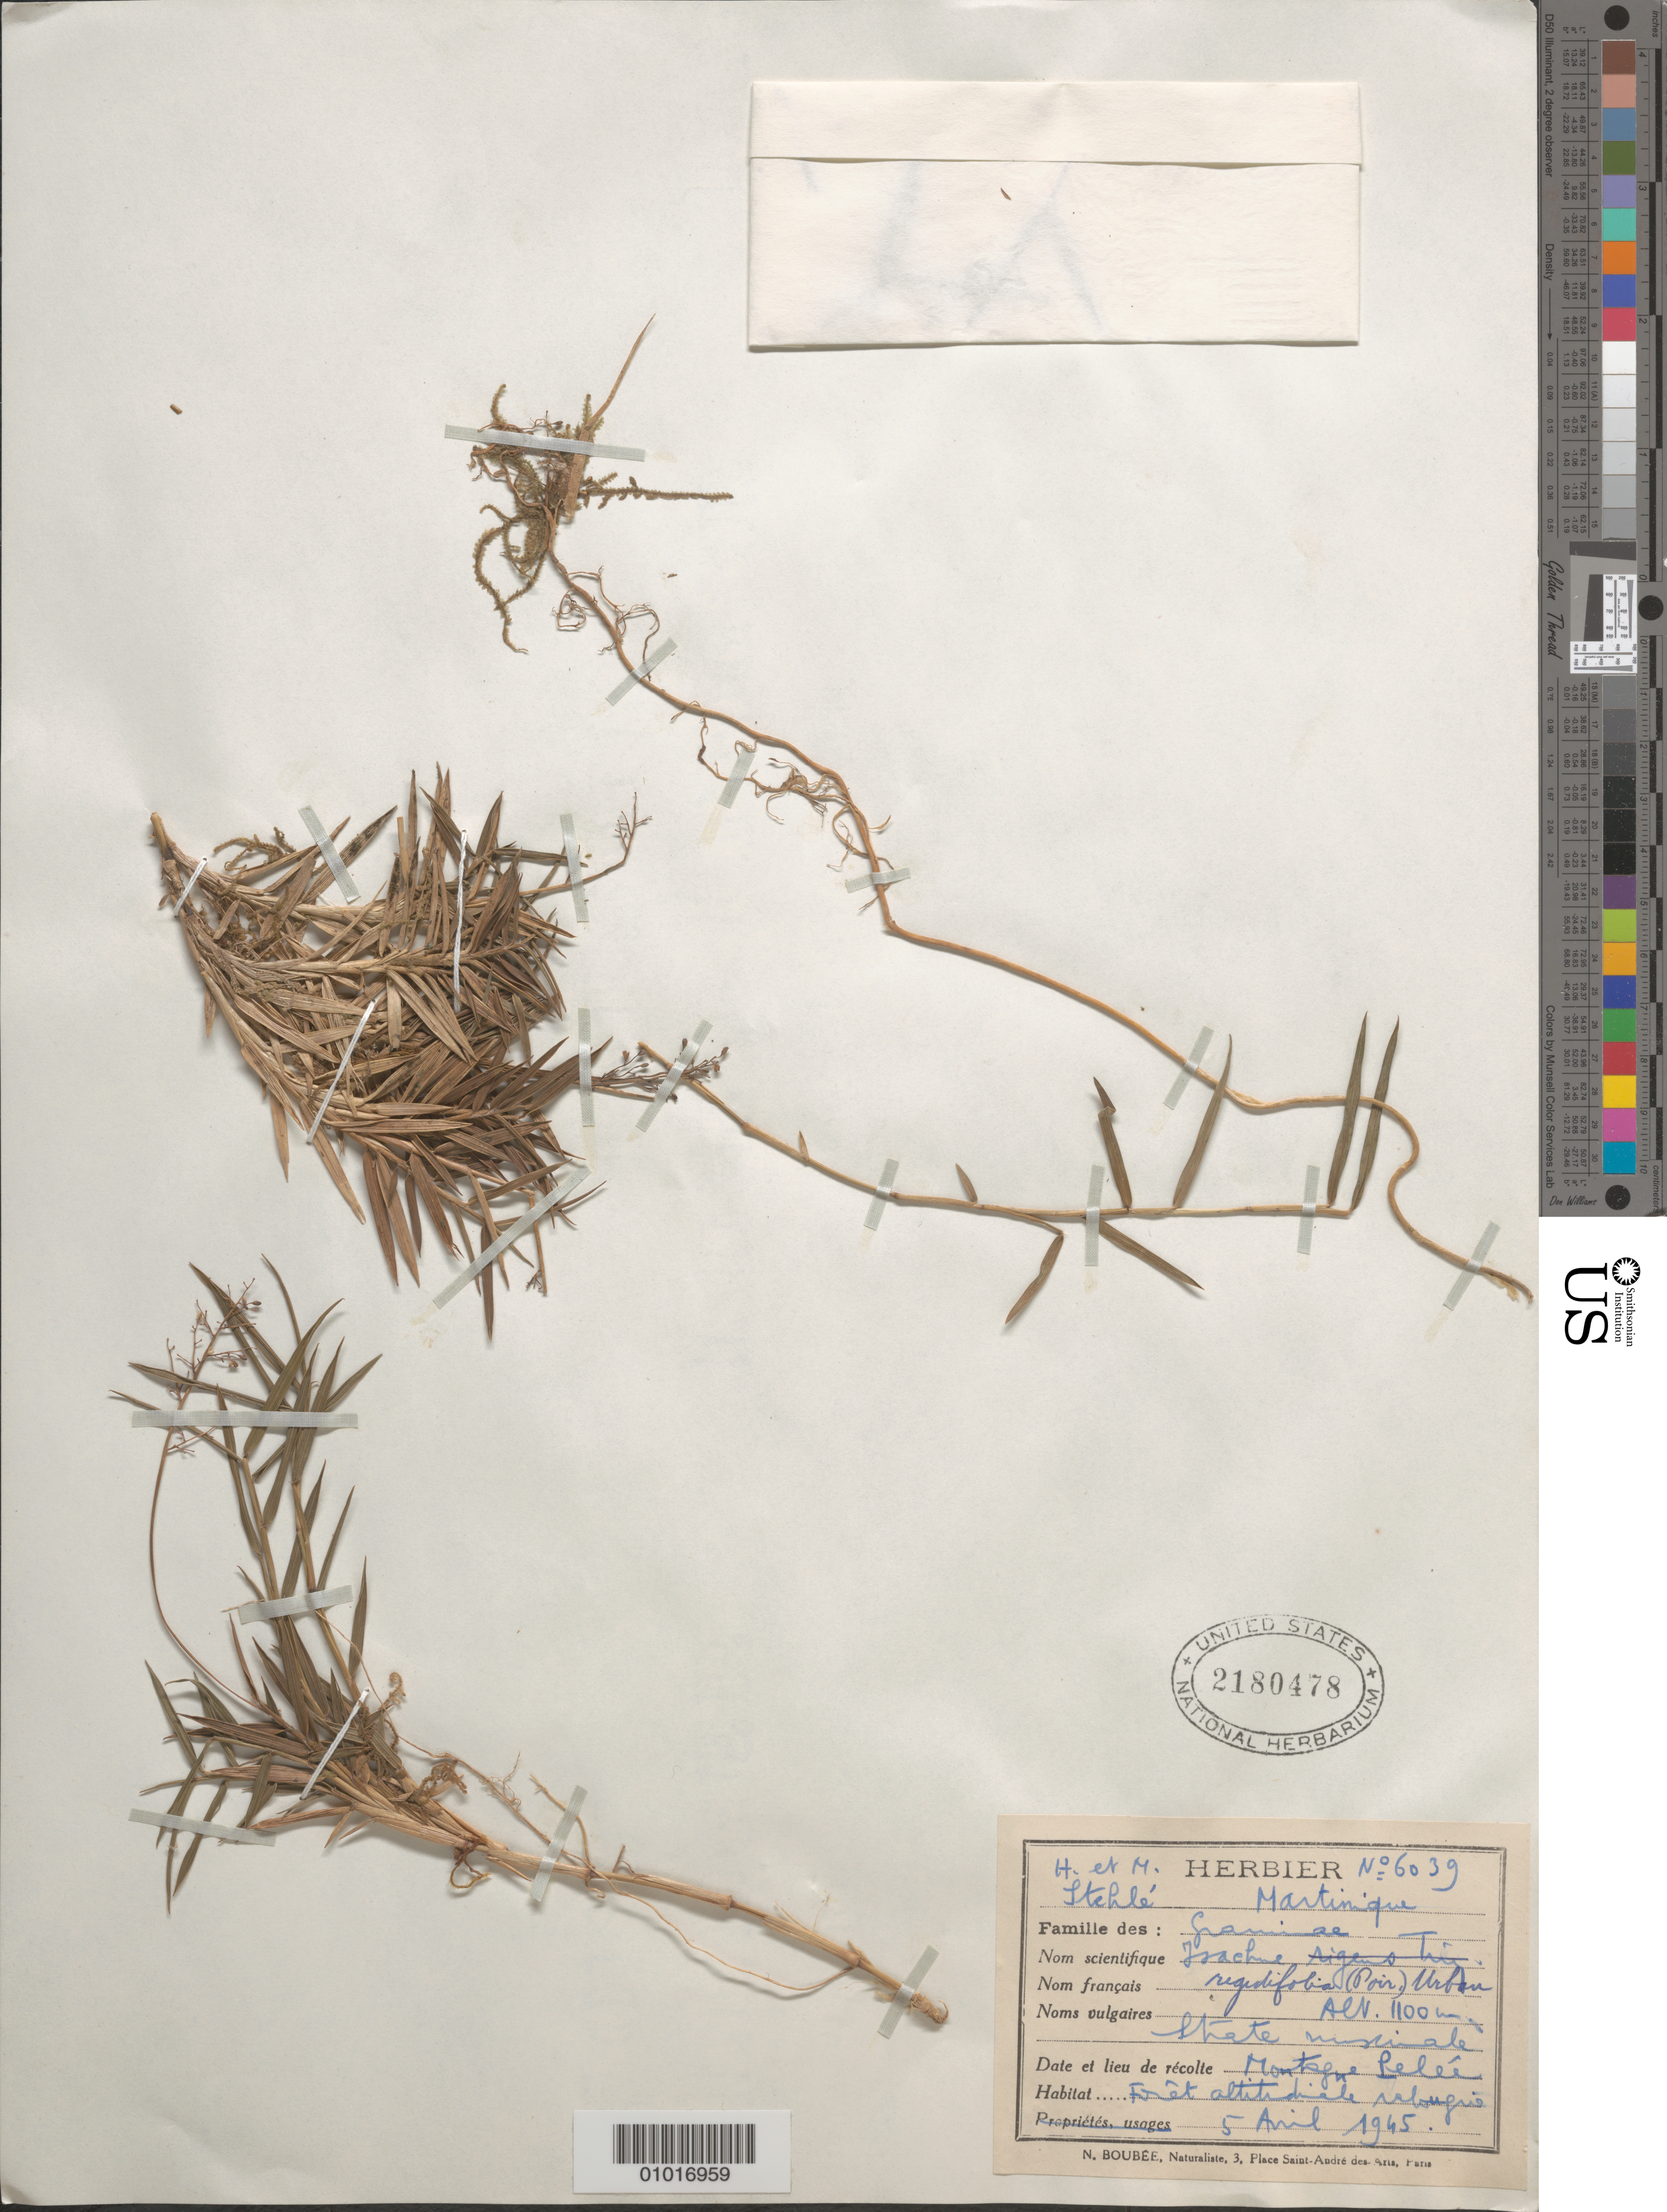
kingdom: Plantae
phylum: Tracheophyta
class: Liliopsida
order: Poales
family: Poaceae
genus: Isachne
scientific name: Isachne rigidifolia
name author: (Poir.) Urb.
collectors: H. Stehlé & M. Stehlé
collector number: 6039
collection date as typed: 05 Apr 1945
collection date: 1945-04-05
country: Martinique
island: Martinique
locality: Montagne Pelei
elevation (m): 1100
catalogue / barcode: US 2180478